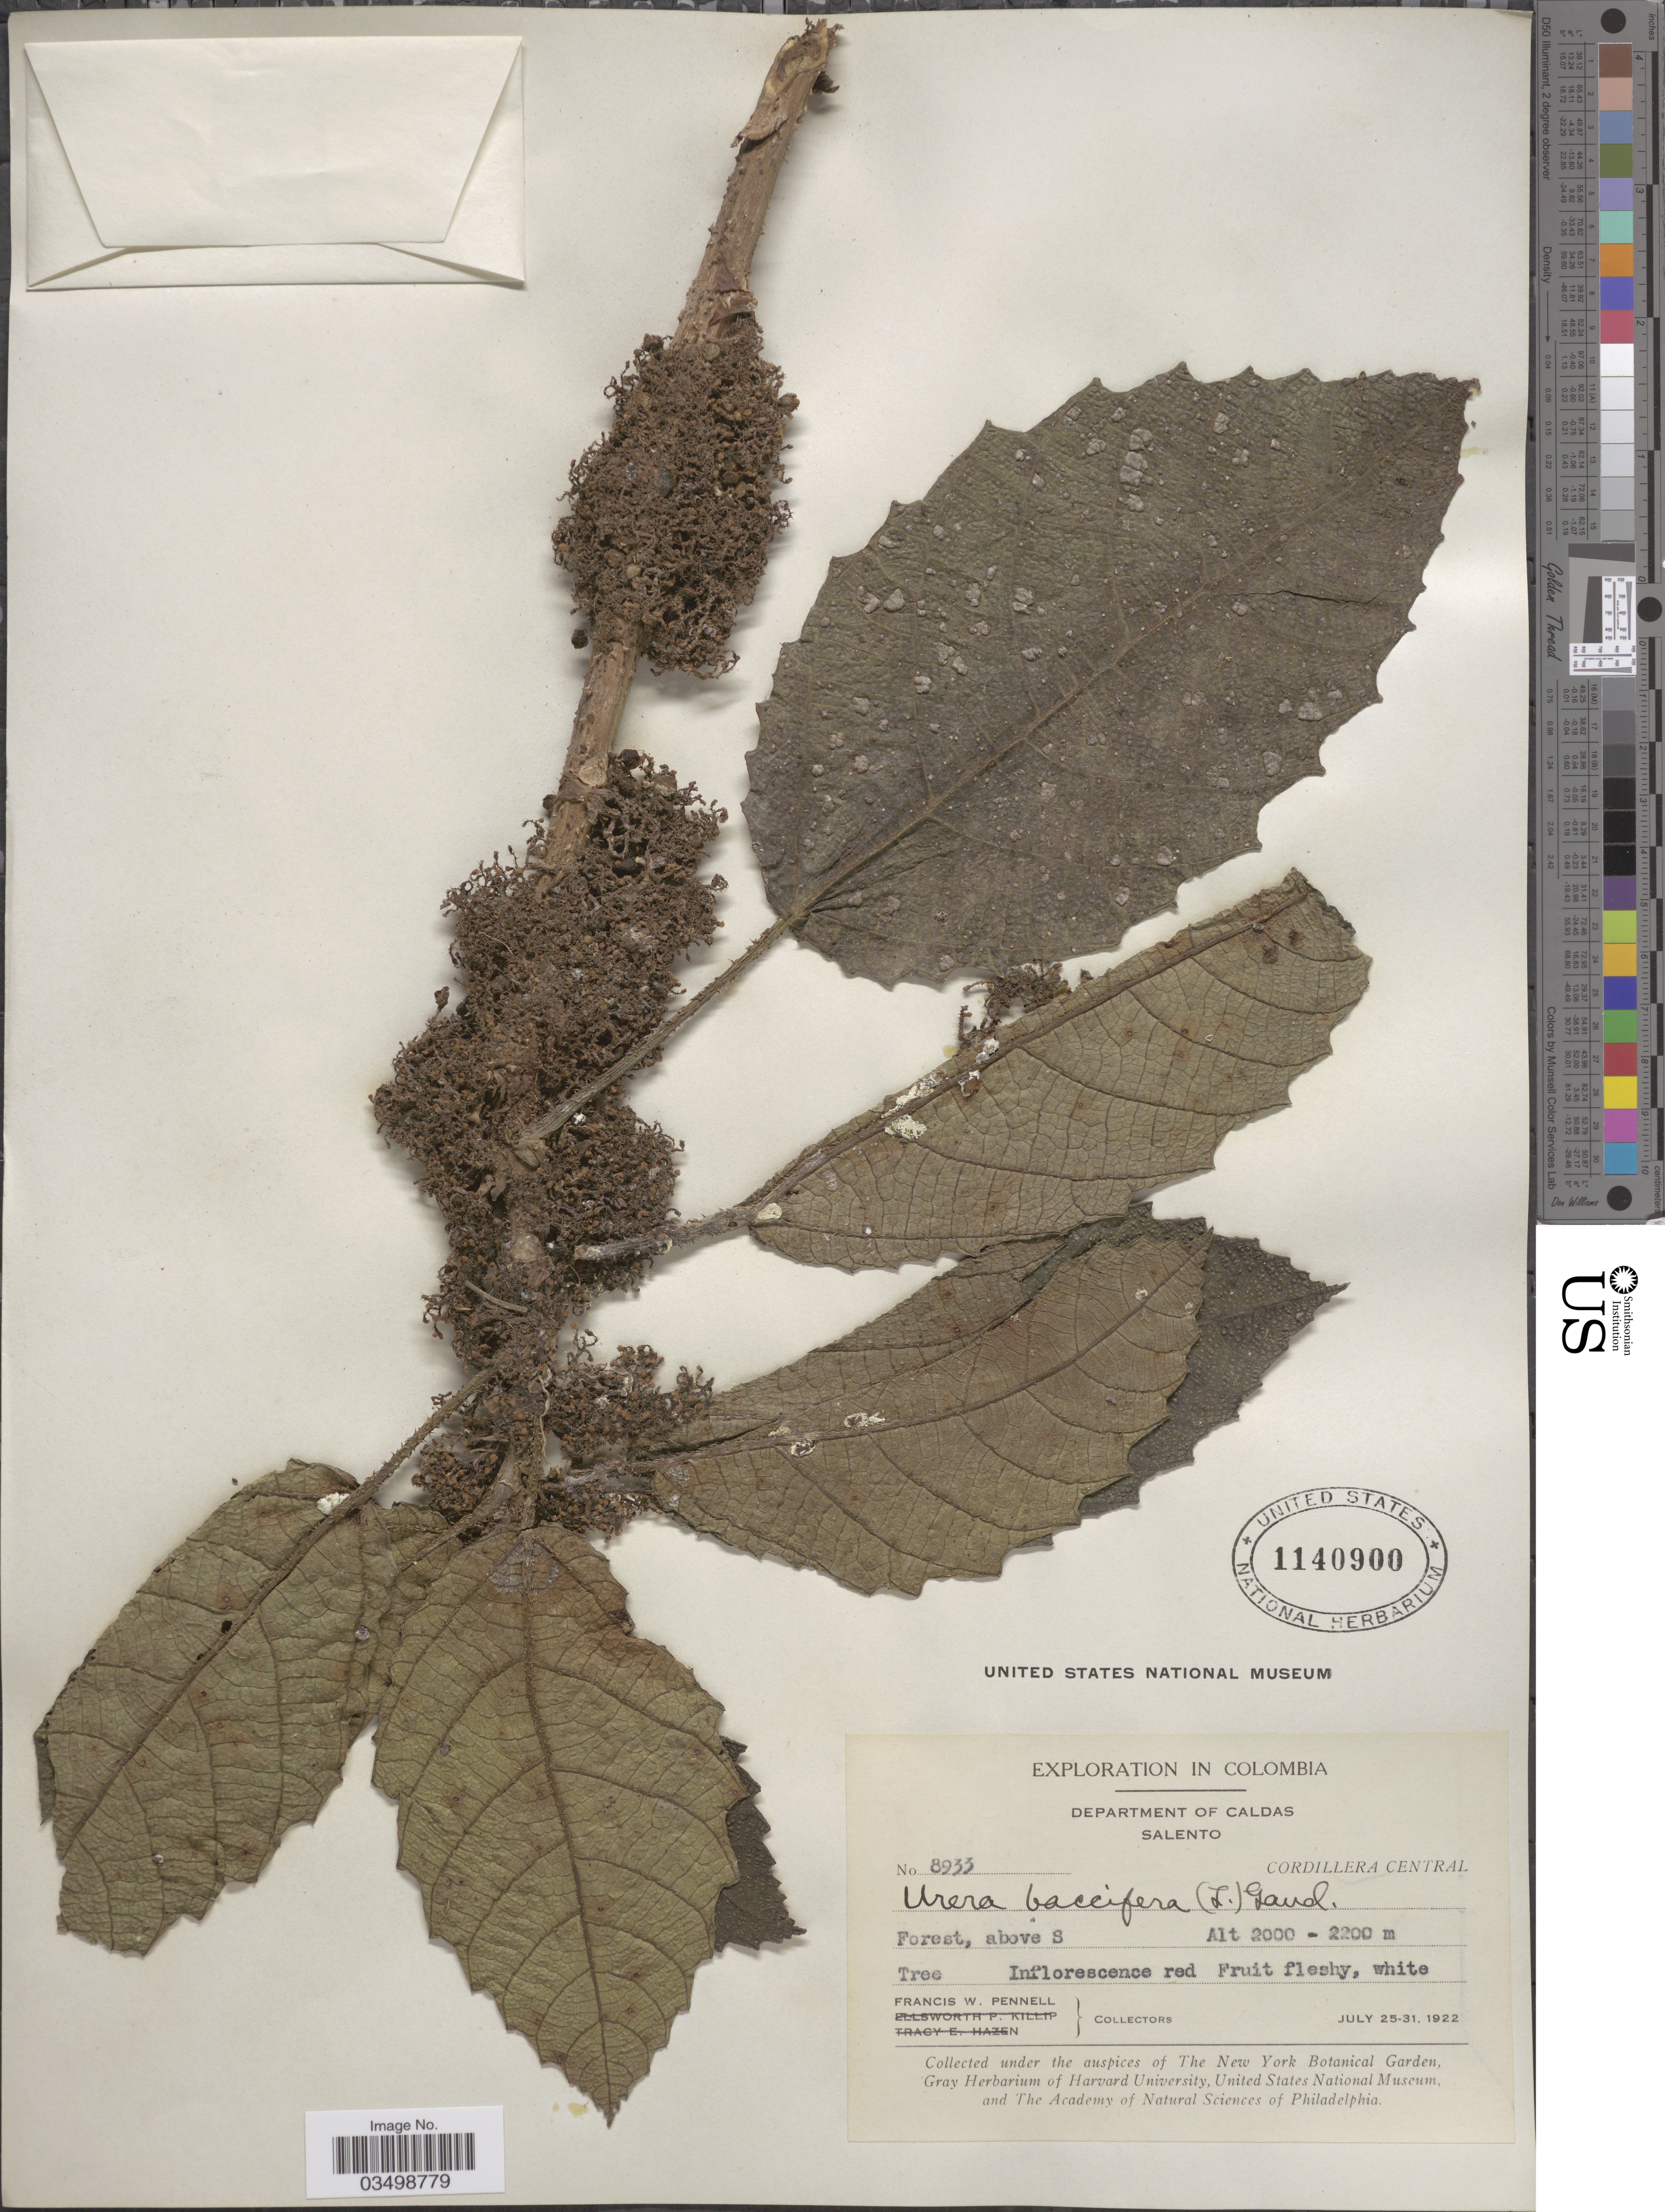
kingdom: Plantae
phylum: Tracheophyta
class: Magnoliopsida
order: Rosales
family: Urticaceae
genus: Urera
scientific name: Urera baccifera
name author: (L.) Gaudich. ex Wedd.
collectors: F. W. Pennell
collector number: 8933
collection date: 1922-07-25/1922-07-31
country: Colombia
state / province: Caldas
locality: Department of Caldas. Salento. Cordillera Central.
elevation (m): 2000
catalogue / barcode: US 1140900